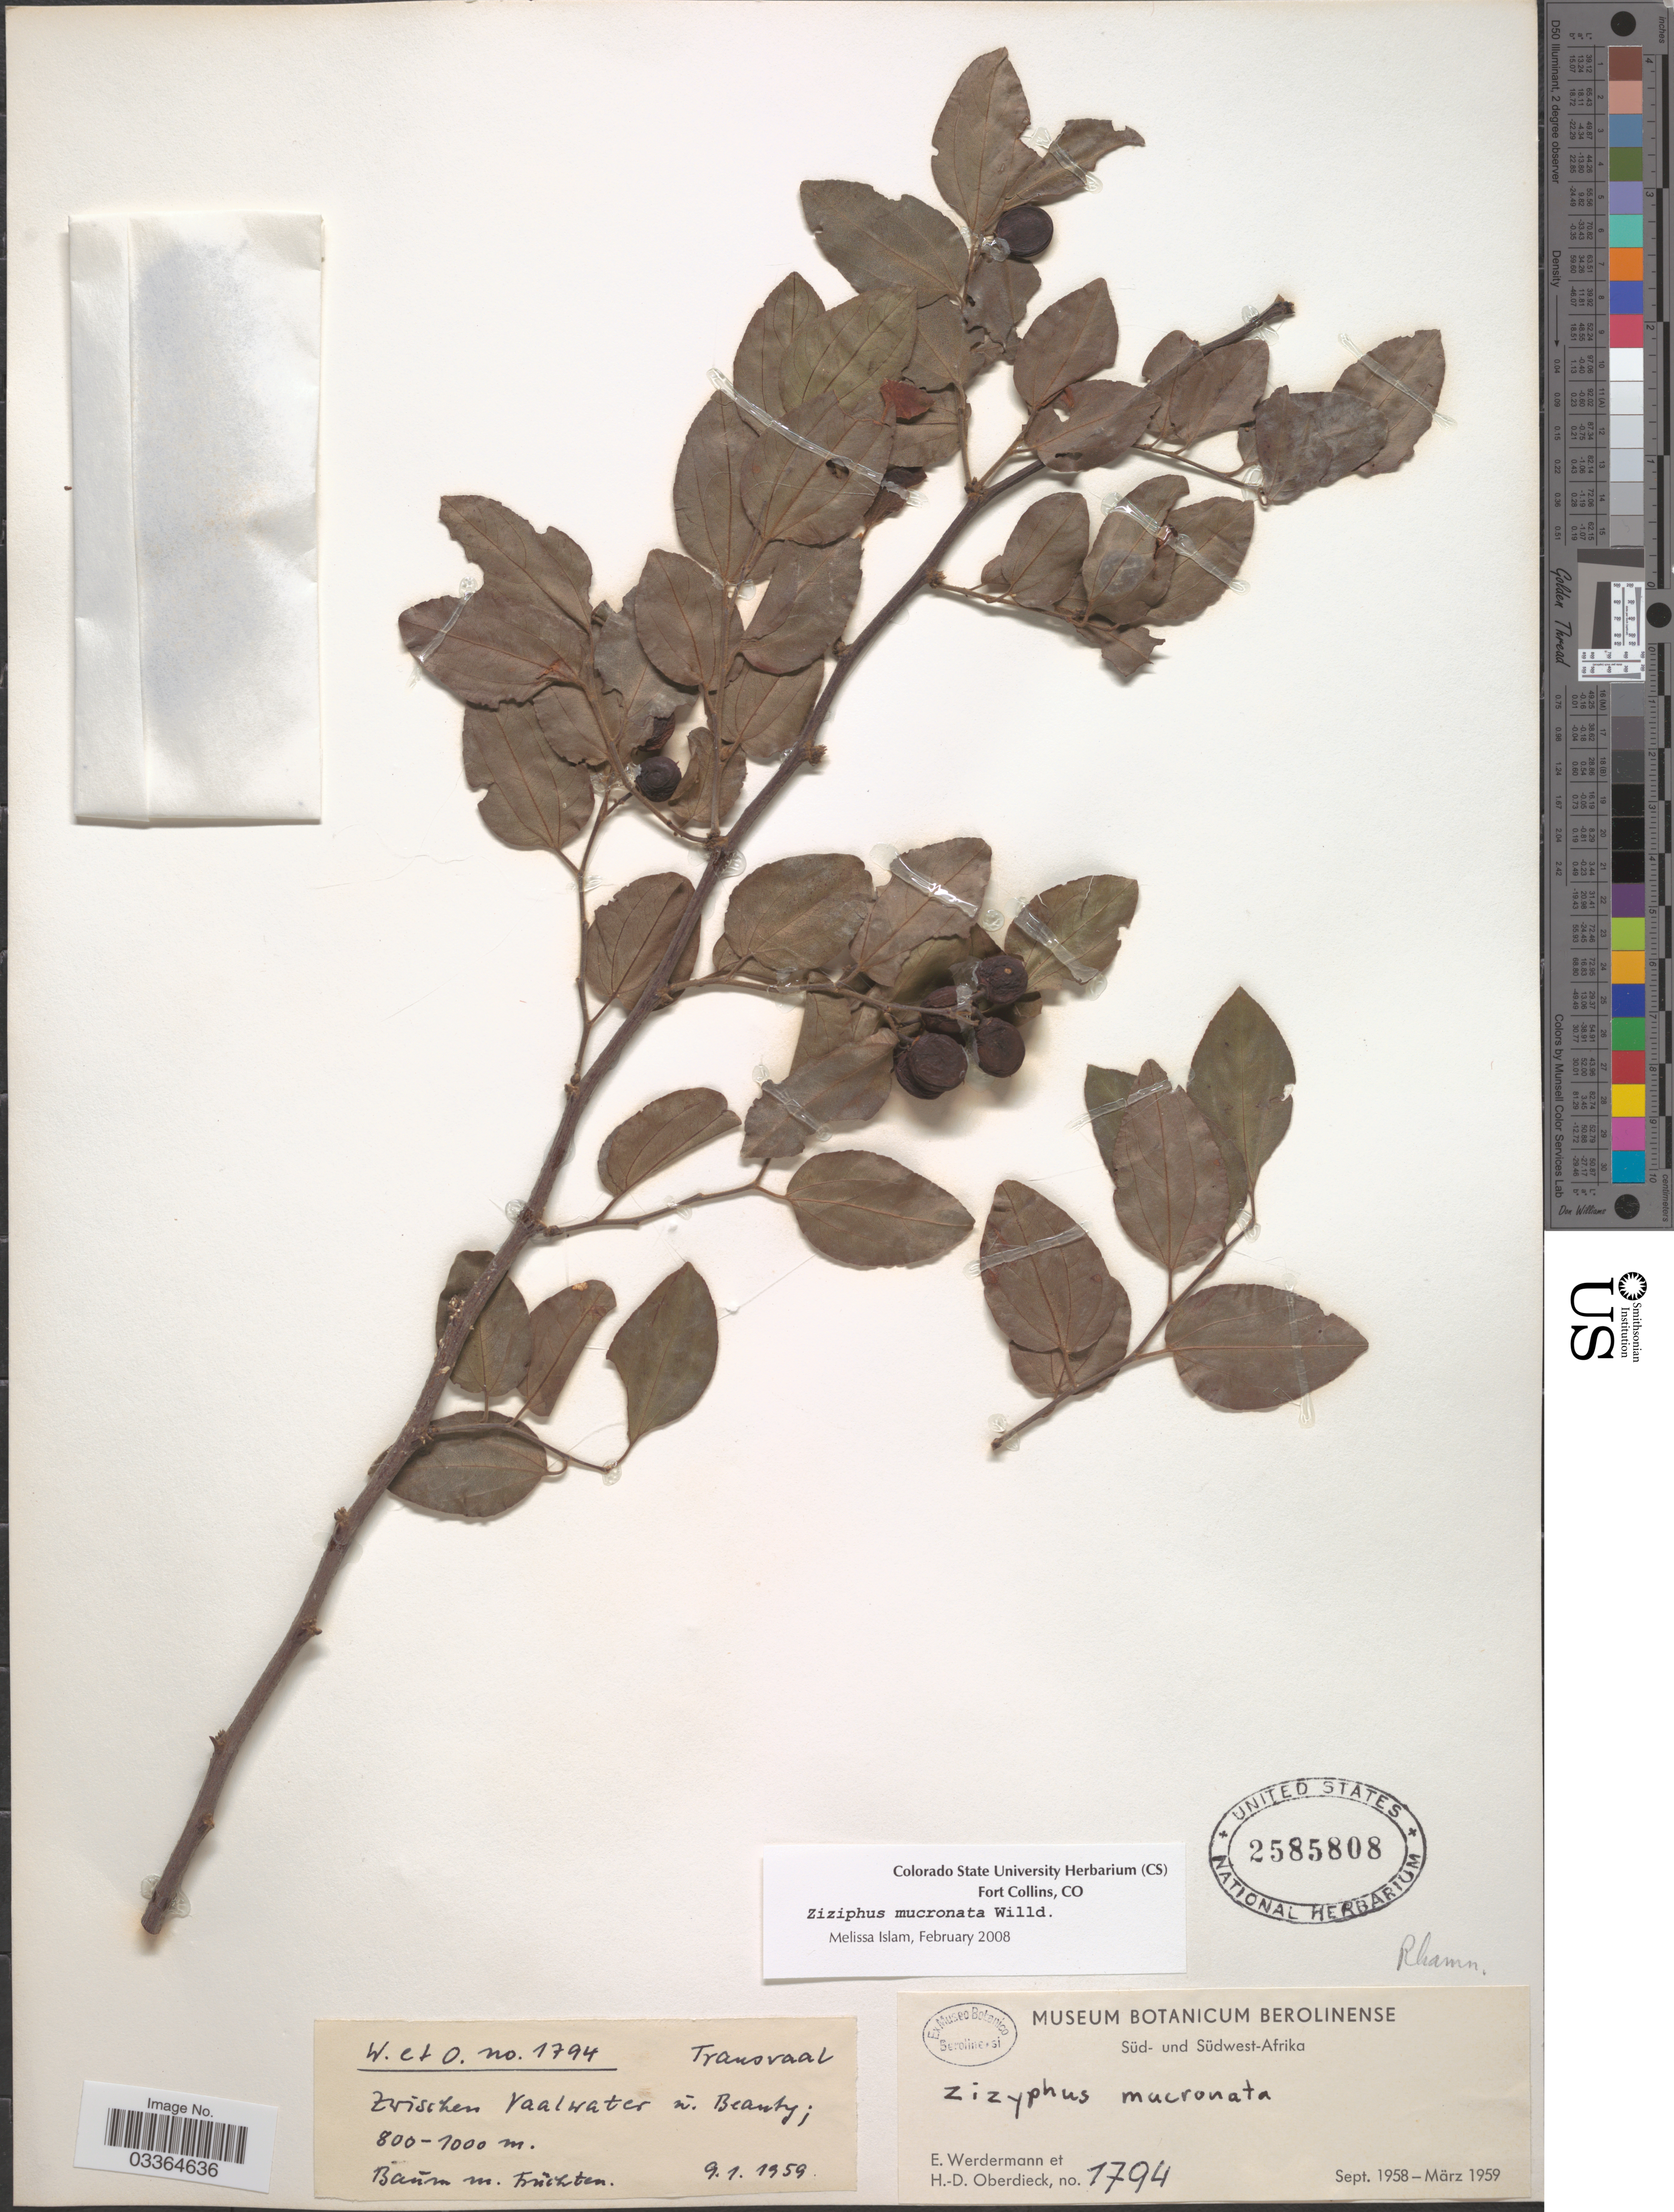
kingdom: Plantae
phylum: Tracheophyta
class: Magnoliopsida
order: Rosales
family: Rhamnaceae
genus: Ziziphus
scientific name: Ziziphus mucronata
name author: Willd.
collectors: E. Werdermann & H. Oberdieck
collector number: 1794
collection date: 1959-01-09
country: South Africa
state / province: Limpopo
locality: Transvaal. Zwischen Vaalwater n. Beauty.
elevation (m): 800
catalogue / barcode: US 2585808